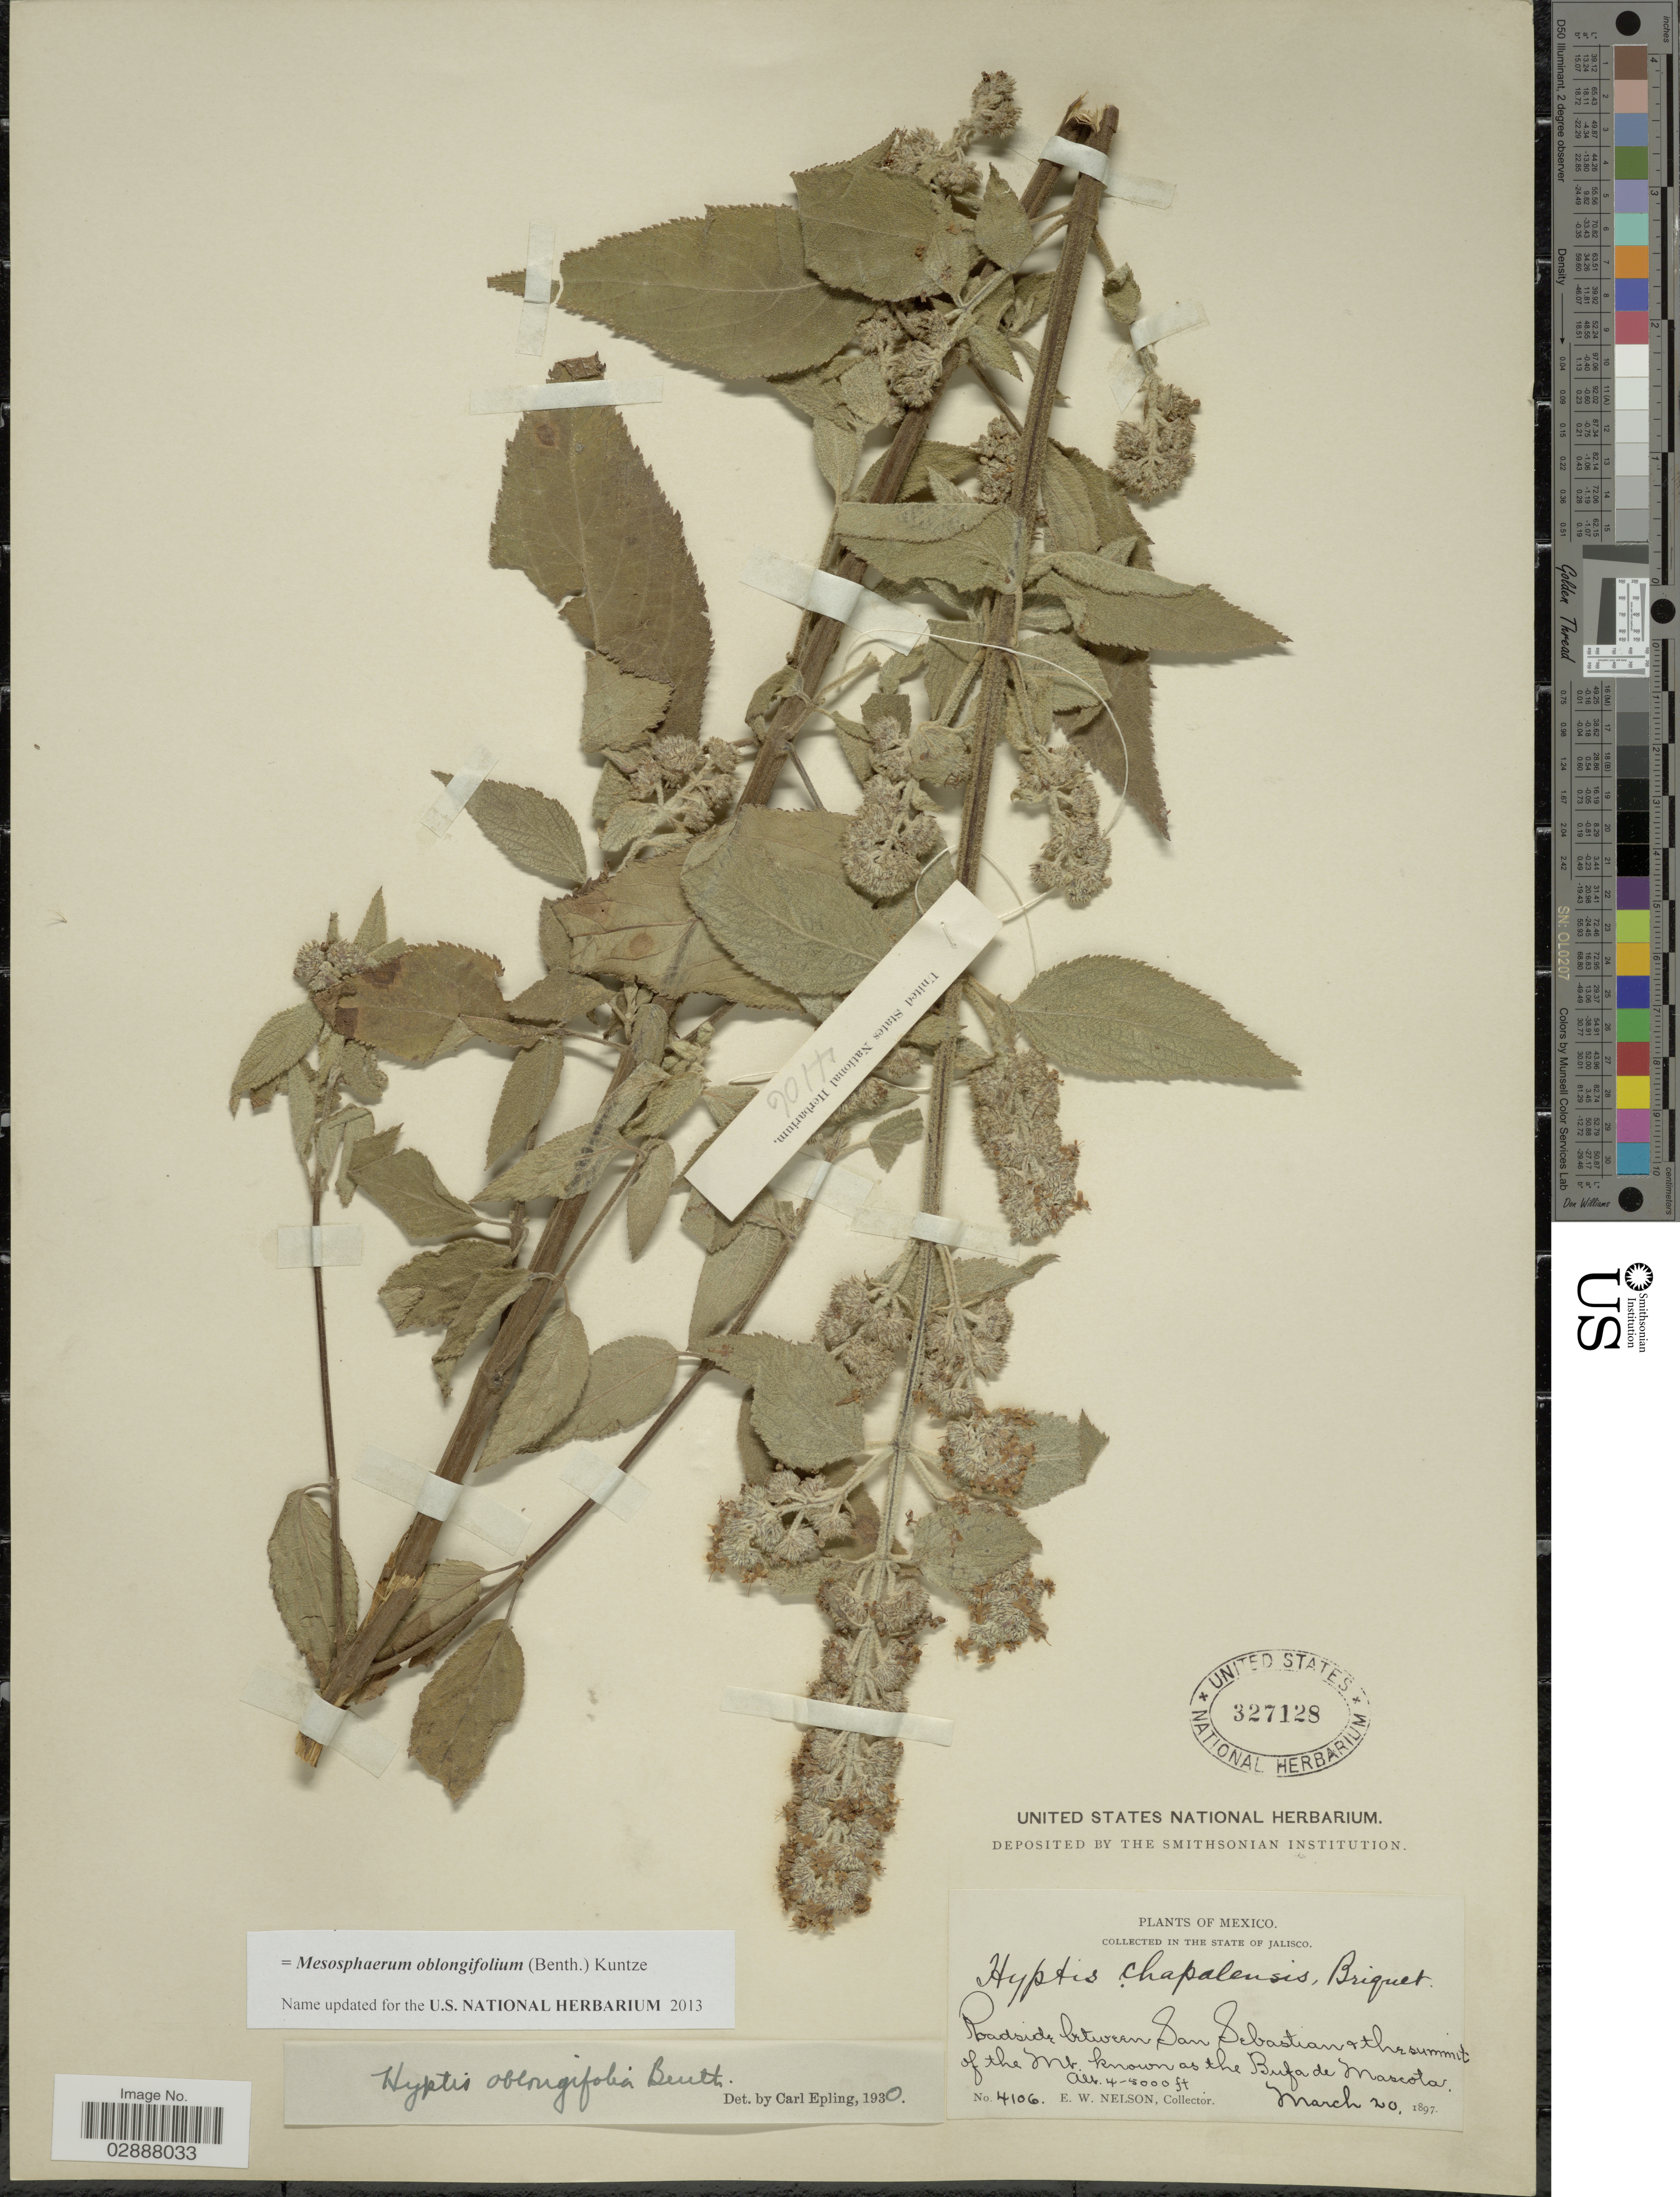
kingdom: Plantae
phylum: Tracheophyta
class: Magnoliopsida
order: Lamiales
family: Lamiaceae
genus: Mesosphaerum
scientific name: Mesosphaerum oblongifolium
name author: (Benth.) Kuntze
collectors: E. W. Nelson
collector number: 4106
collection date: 1897-03-20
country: Mexico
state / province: Jalisco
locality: Roadside between San Sebastian & the summit of the Mt. known as the Bufa Mascota.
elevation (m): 1219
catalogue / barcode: US 327128